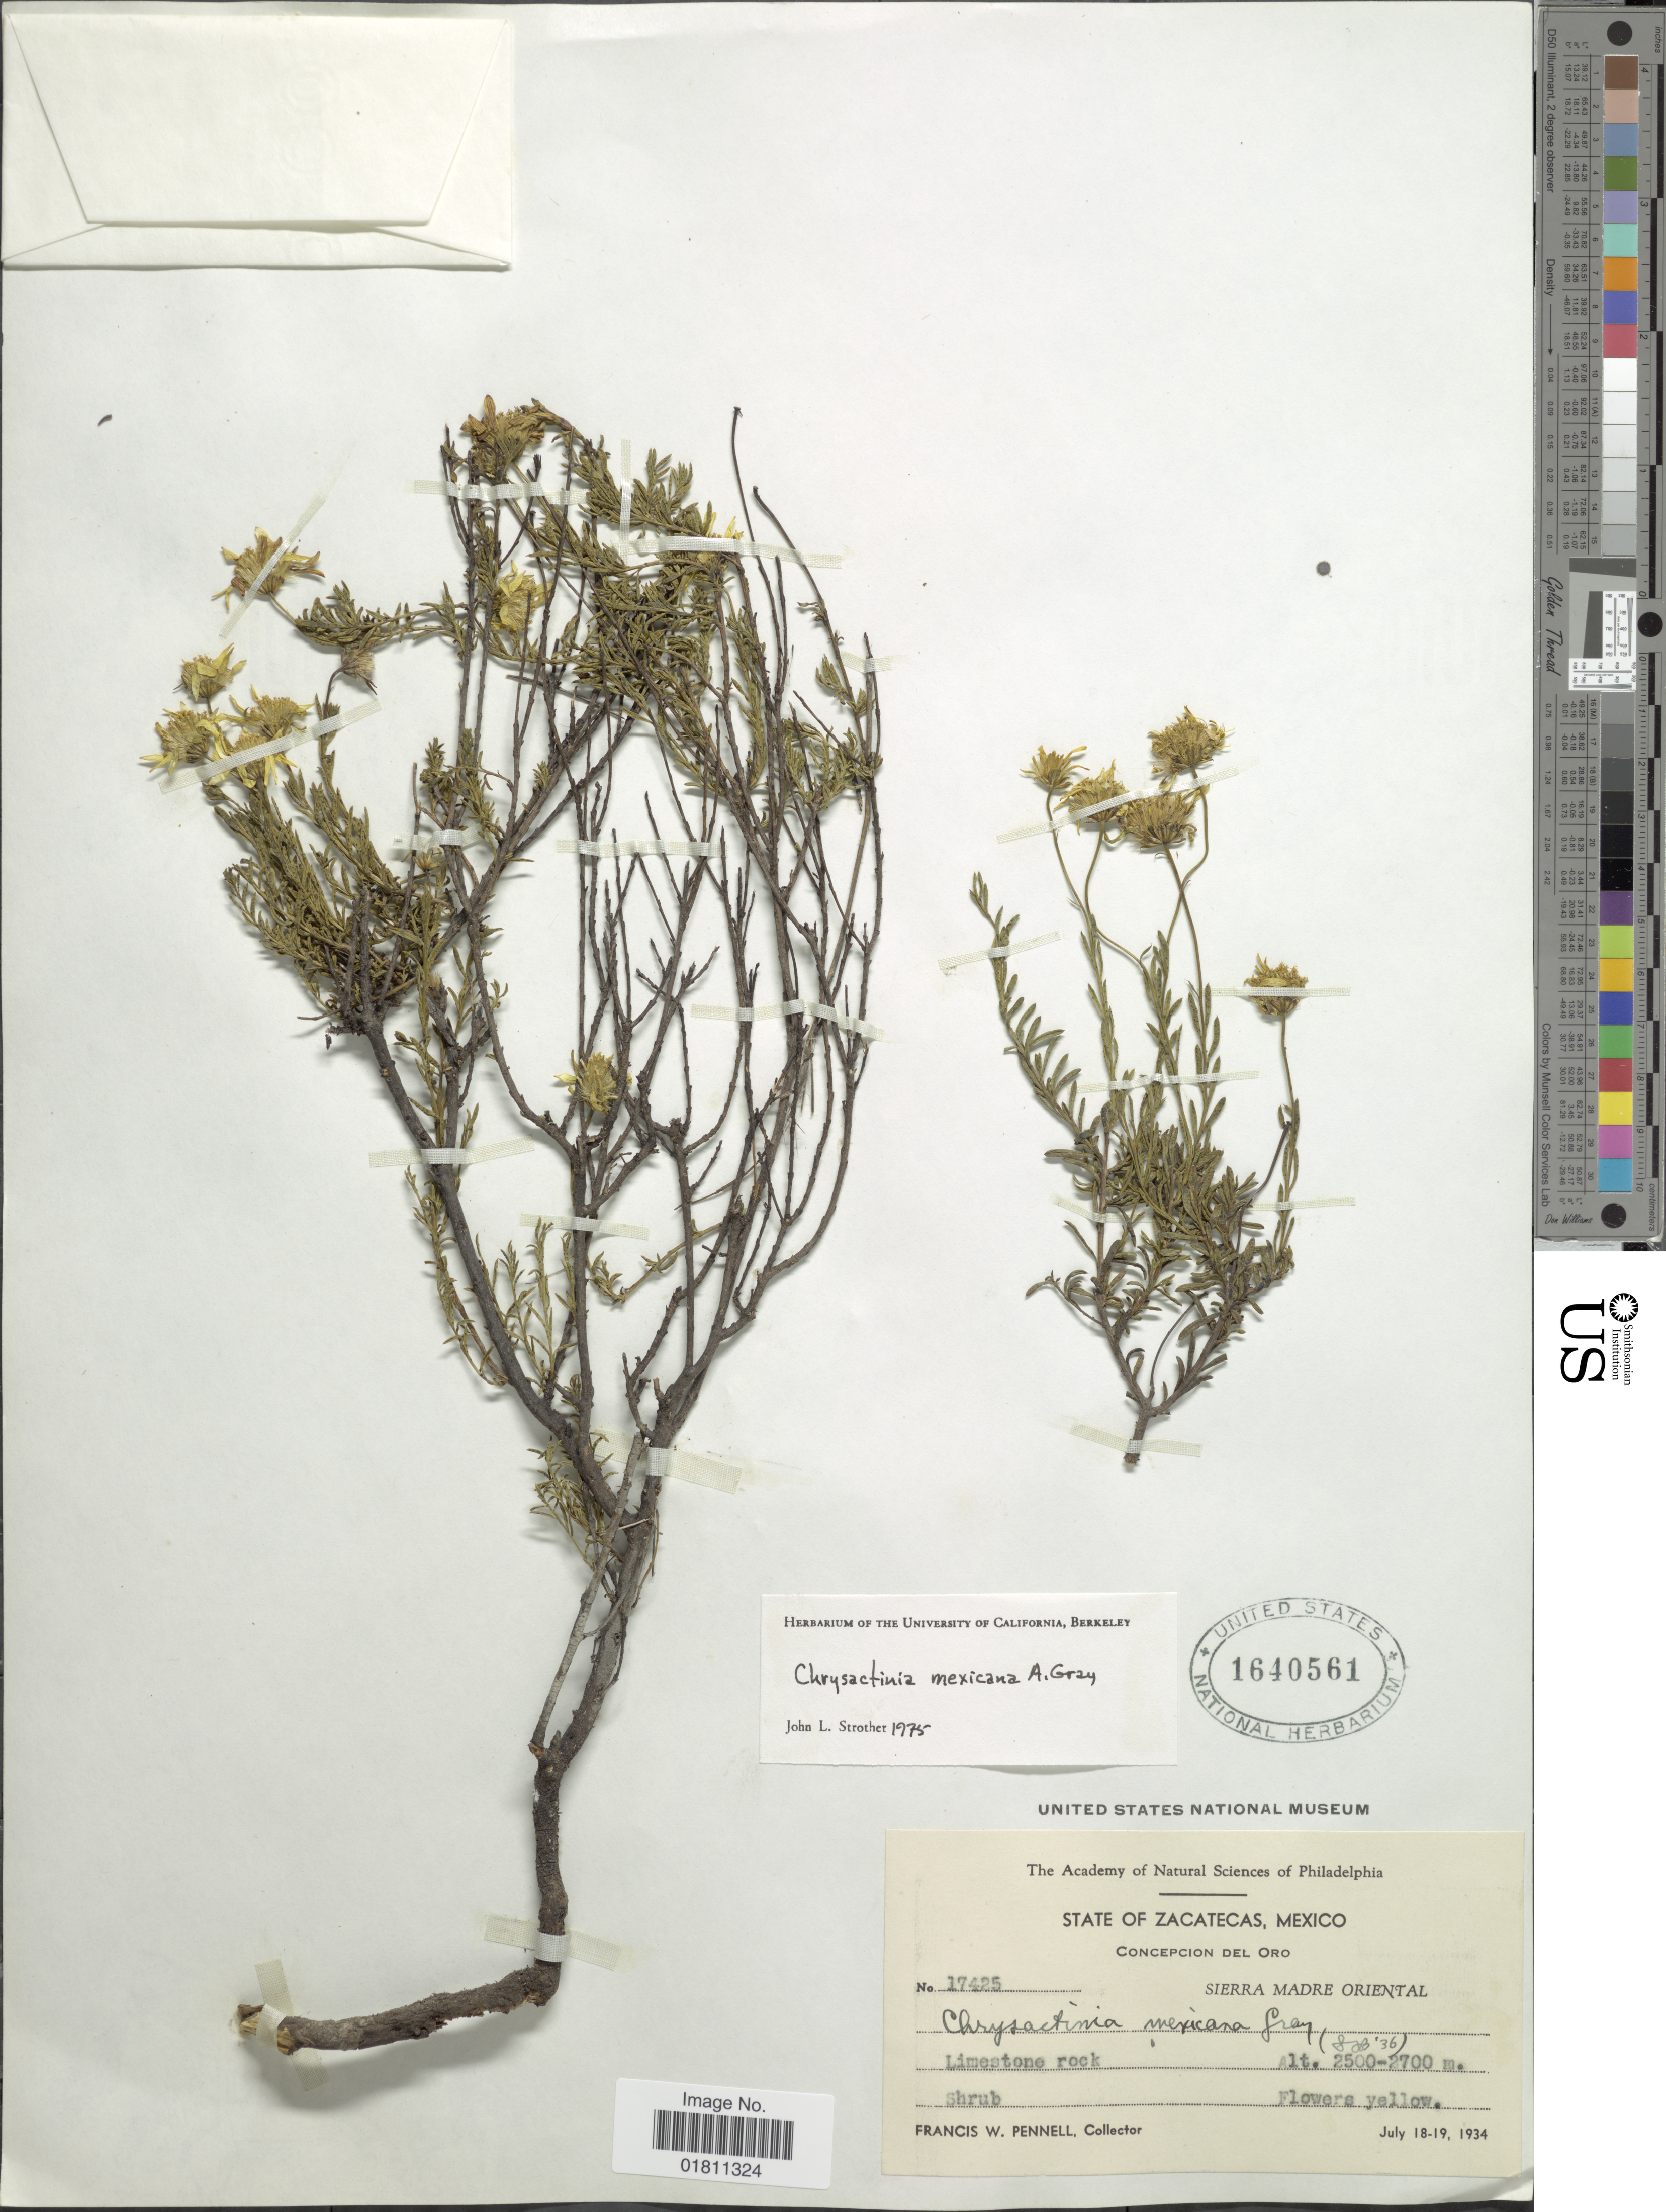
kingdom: Plantae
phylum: Tracheophyta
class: Magnoliopsida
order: Asterales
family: Asteraceae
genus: Chrysactinia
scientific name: Chrysactinia mexicana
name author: A. Gray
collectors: F. W. Pennell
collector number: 17425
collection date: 1934-07-18/1934-07-19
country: Mexico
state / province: Zacatecas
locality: Concepcion del Oro. Sierra Madre Oriental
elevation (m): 2500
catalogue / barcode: US 1640561